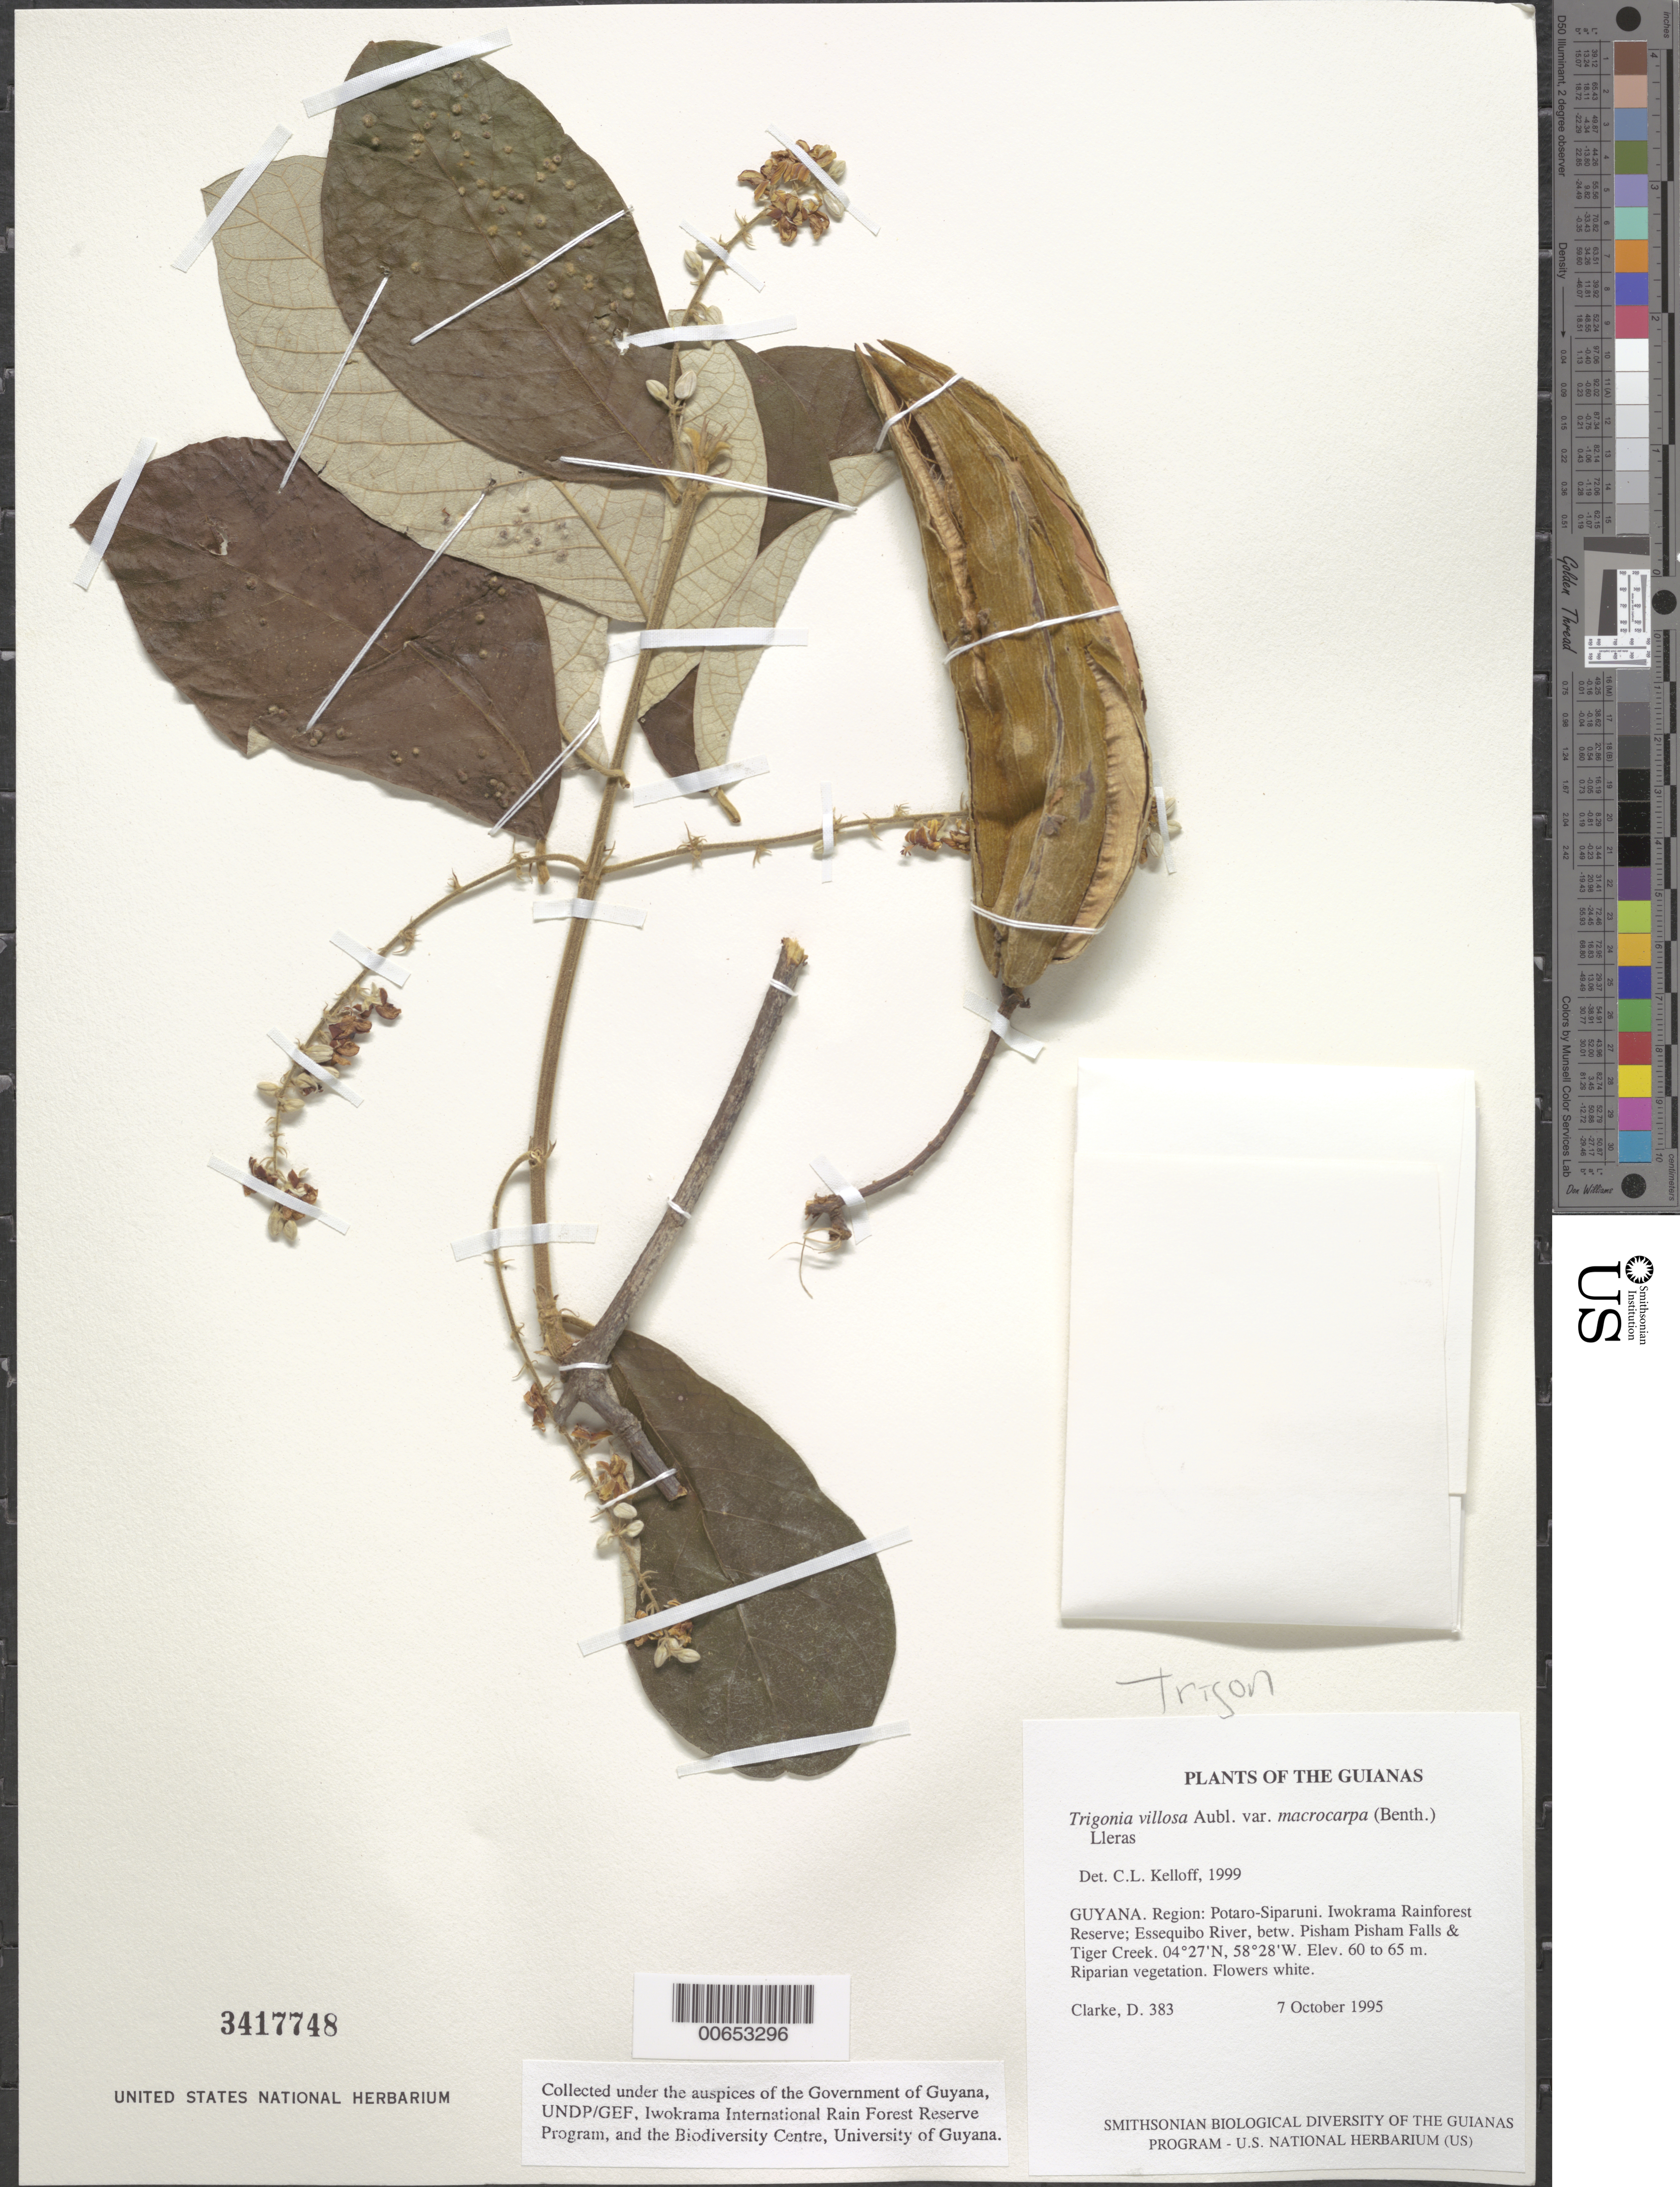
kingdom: Plantae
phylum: Tracheophyta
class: Magnoliopsida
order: Malpighiales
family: Trigoniaceae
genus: Trigonia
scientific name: Trigonia villosa var. macrocarpa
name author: (Benth.) Lleras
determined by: Kelloff, Carol L., (US), Smithsonian Institution - National Museum of Natural History (UNITED STATES)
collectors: H. D. Clarke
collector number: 383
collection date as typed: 7 October 1995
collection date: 1995-10-07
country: Guyana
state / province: Potaro-Siparuni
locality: Iwokrama Rainforest Reserve; Essequibo River, betw. Pisham Pisham Falls & Tiger Creek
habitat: Riparian vegetation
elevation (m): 60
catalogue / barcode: US 3417748